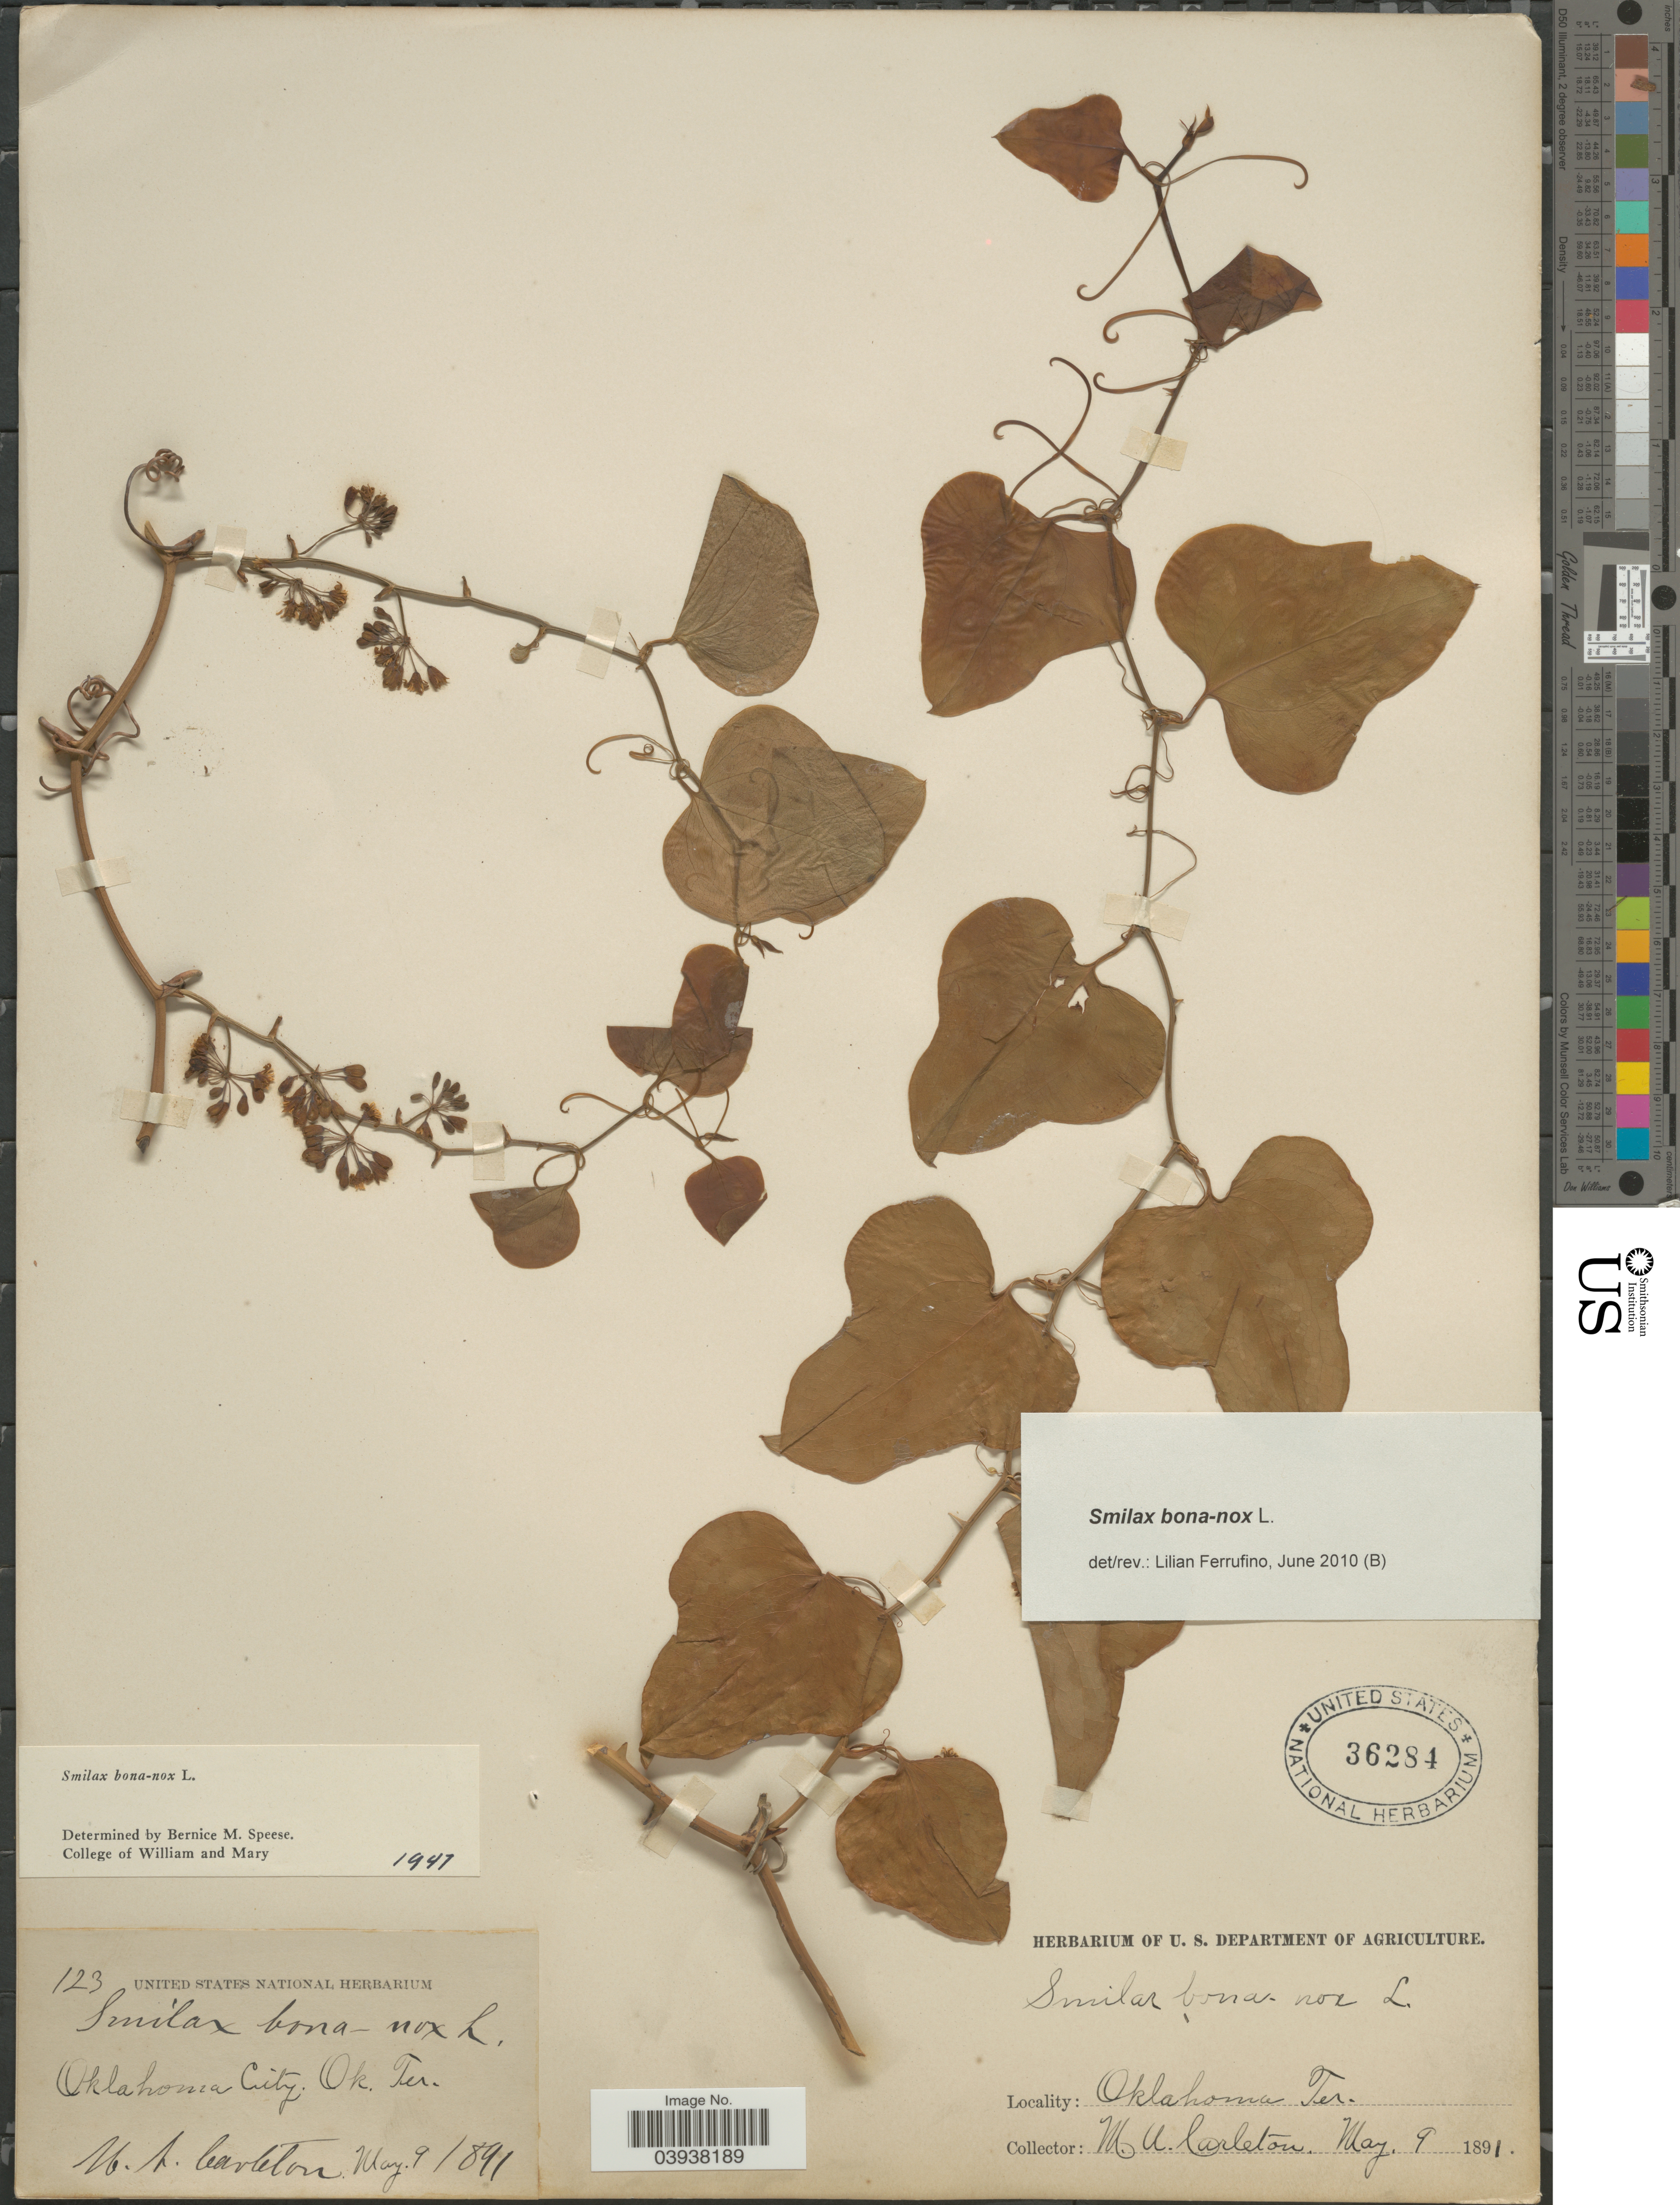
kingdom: Plantae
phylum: Tracheophyta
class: Liliopsida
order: Liliales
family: Smilacaceae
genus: Smilax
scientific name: Smilax bona-nox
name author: L.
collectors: M. A. Carleton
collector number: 123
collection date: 1891-05-09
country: United States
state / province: Oklahoma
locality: Oklahoma City. Oklahoma Ter.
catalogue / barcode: US 36284